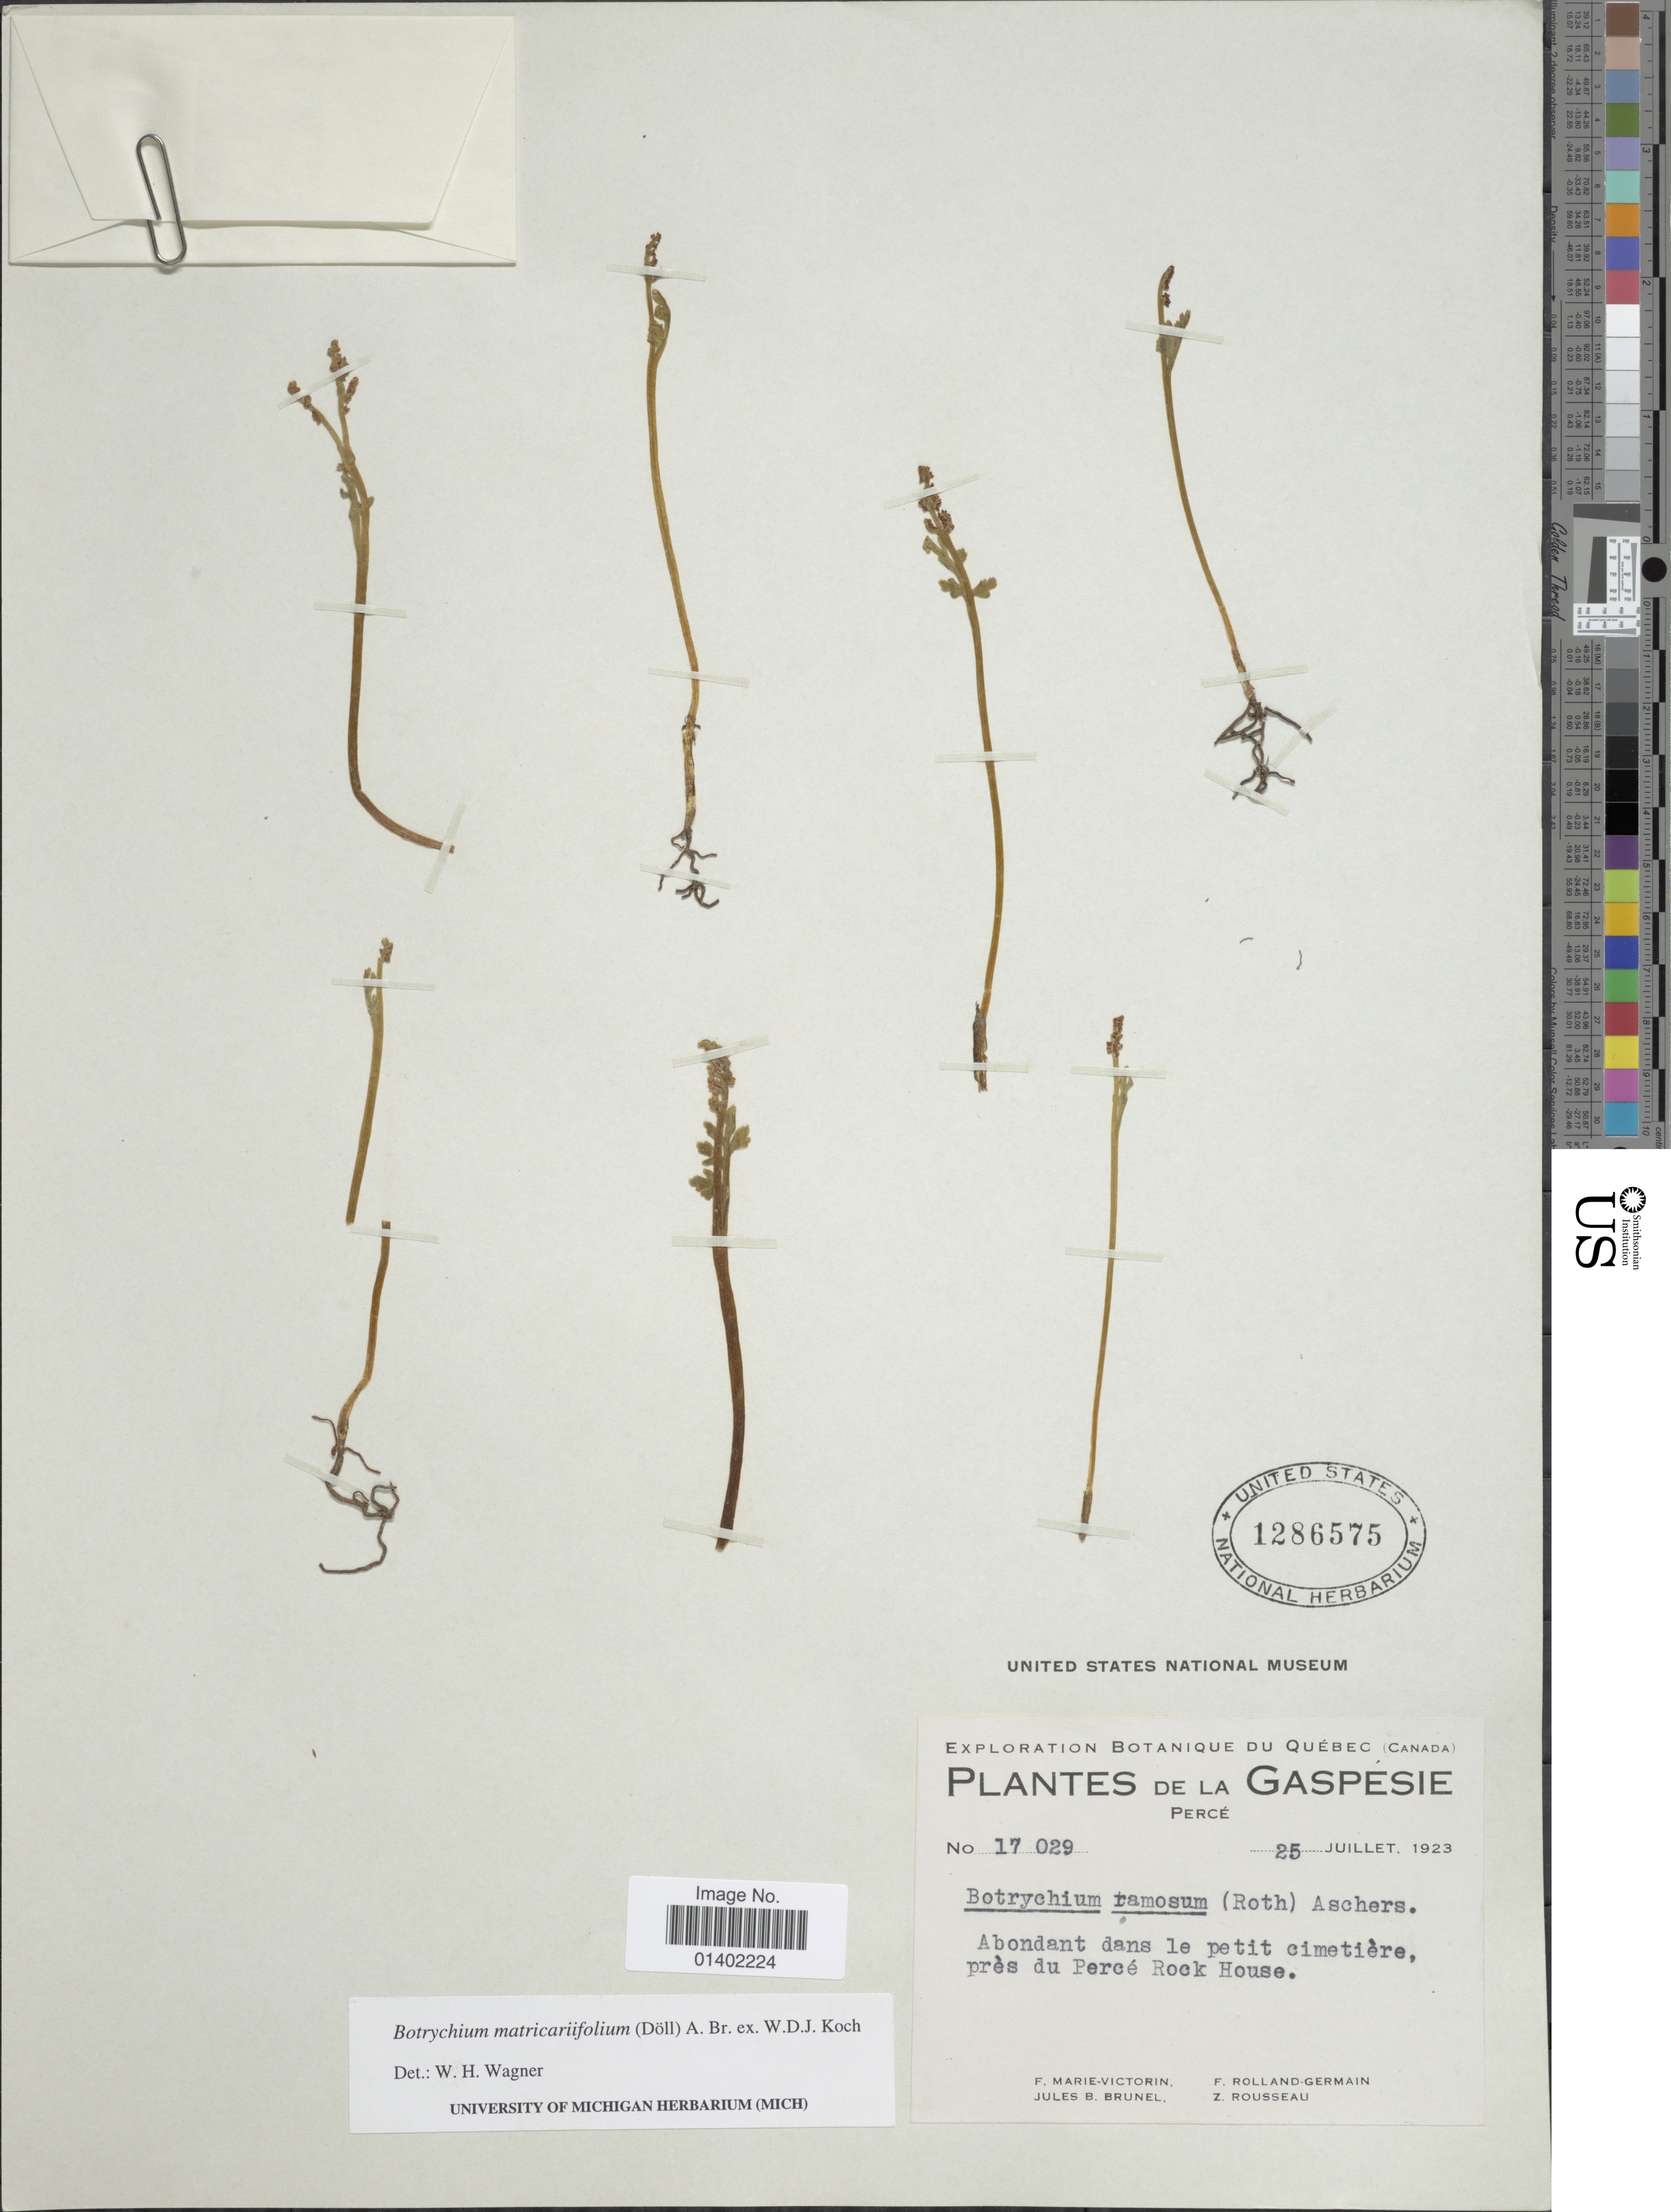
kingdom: Plantae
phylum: Tracheophyta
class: Polypodiopsida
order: Ophioglossales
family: Ophioglossaceae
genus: Botrychium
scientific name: Botrychium matricariifolium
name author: (A. Braun ex Dowell) A. Braun ex Koch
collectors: Fr. Marie-Victorin, Rolland-Germain, J. Brunel & Z. Rousseau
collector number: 17029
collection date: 1923-07-25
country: Canada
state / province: Quebec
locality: Plantes de la Gaspesie, Perce, abondant dans le petit cimietiere, pres du Perce Rock House.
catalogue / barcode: US 1286575